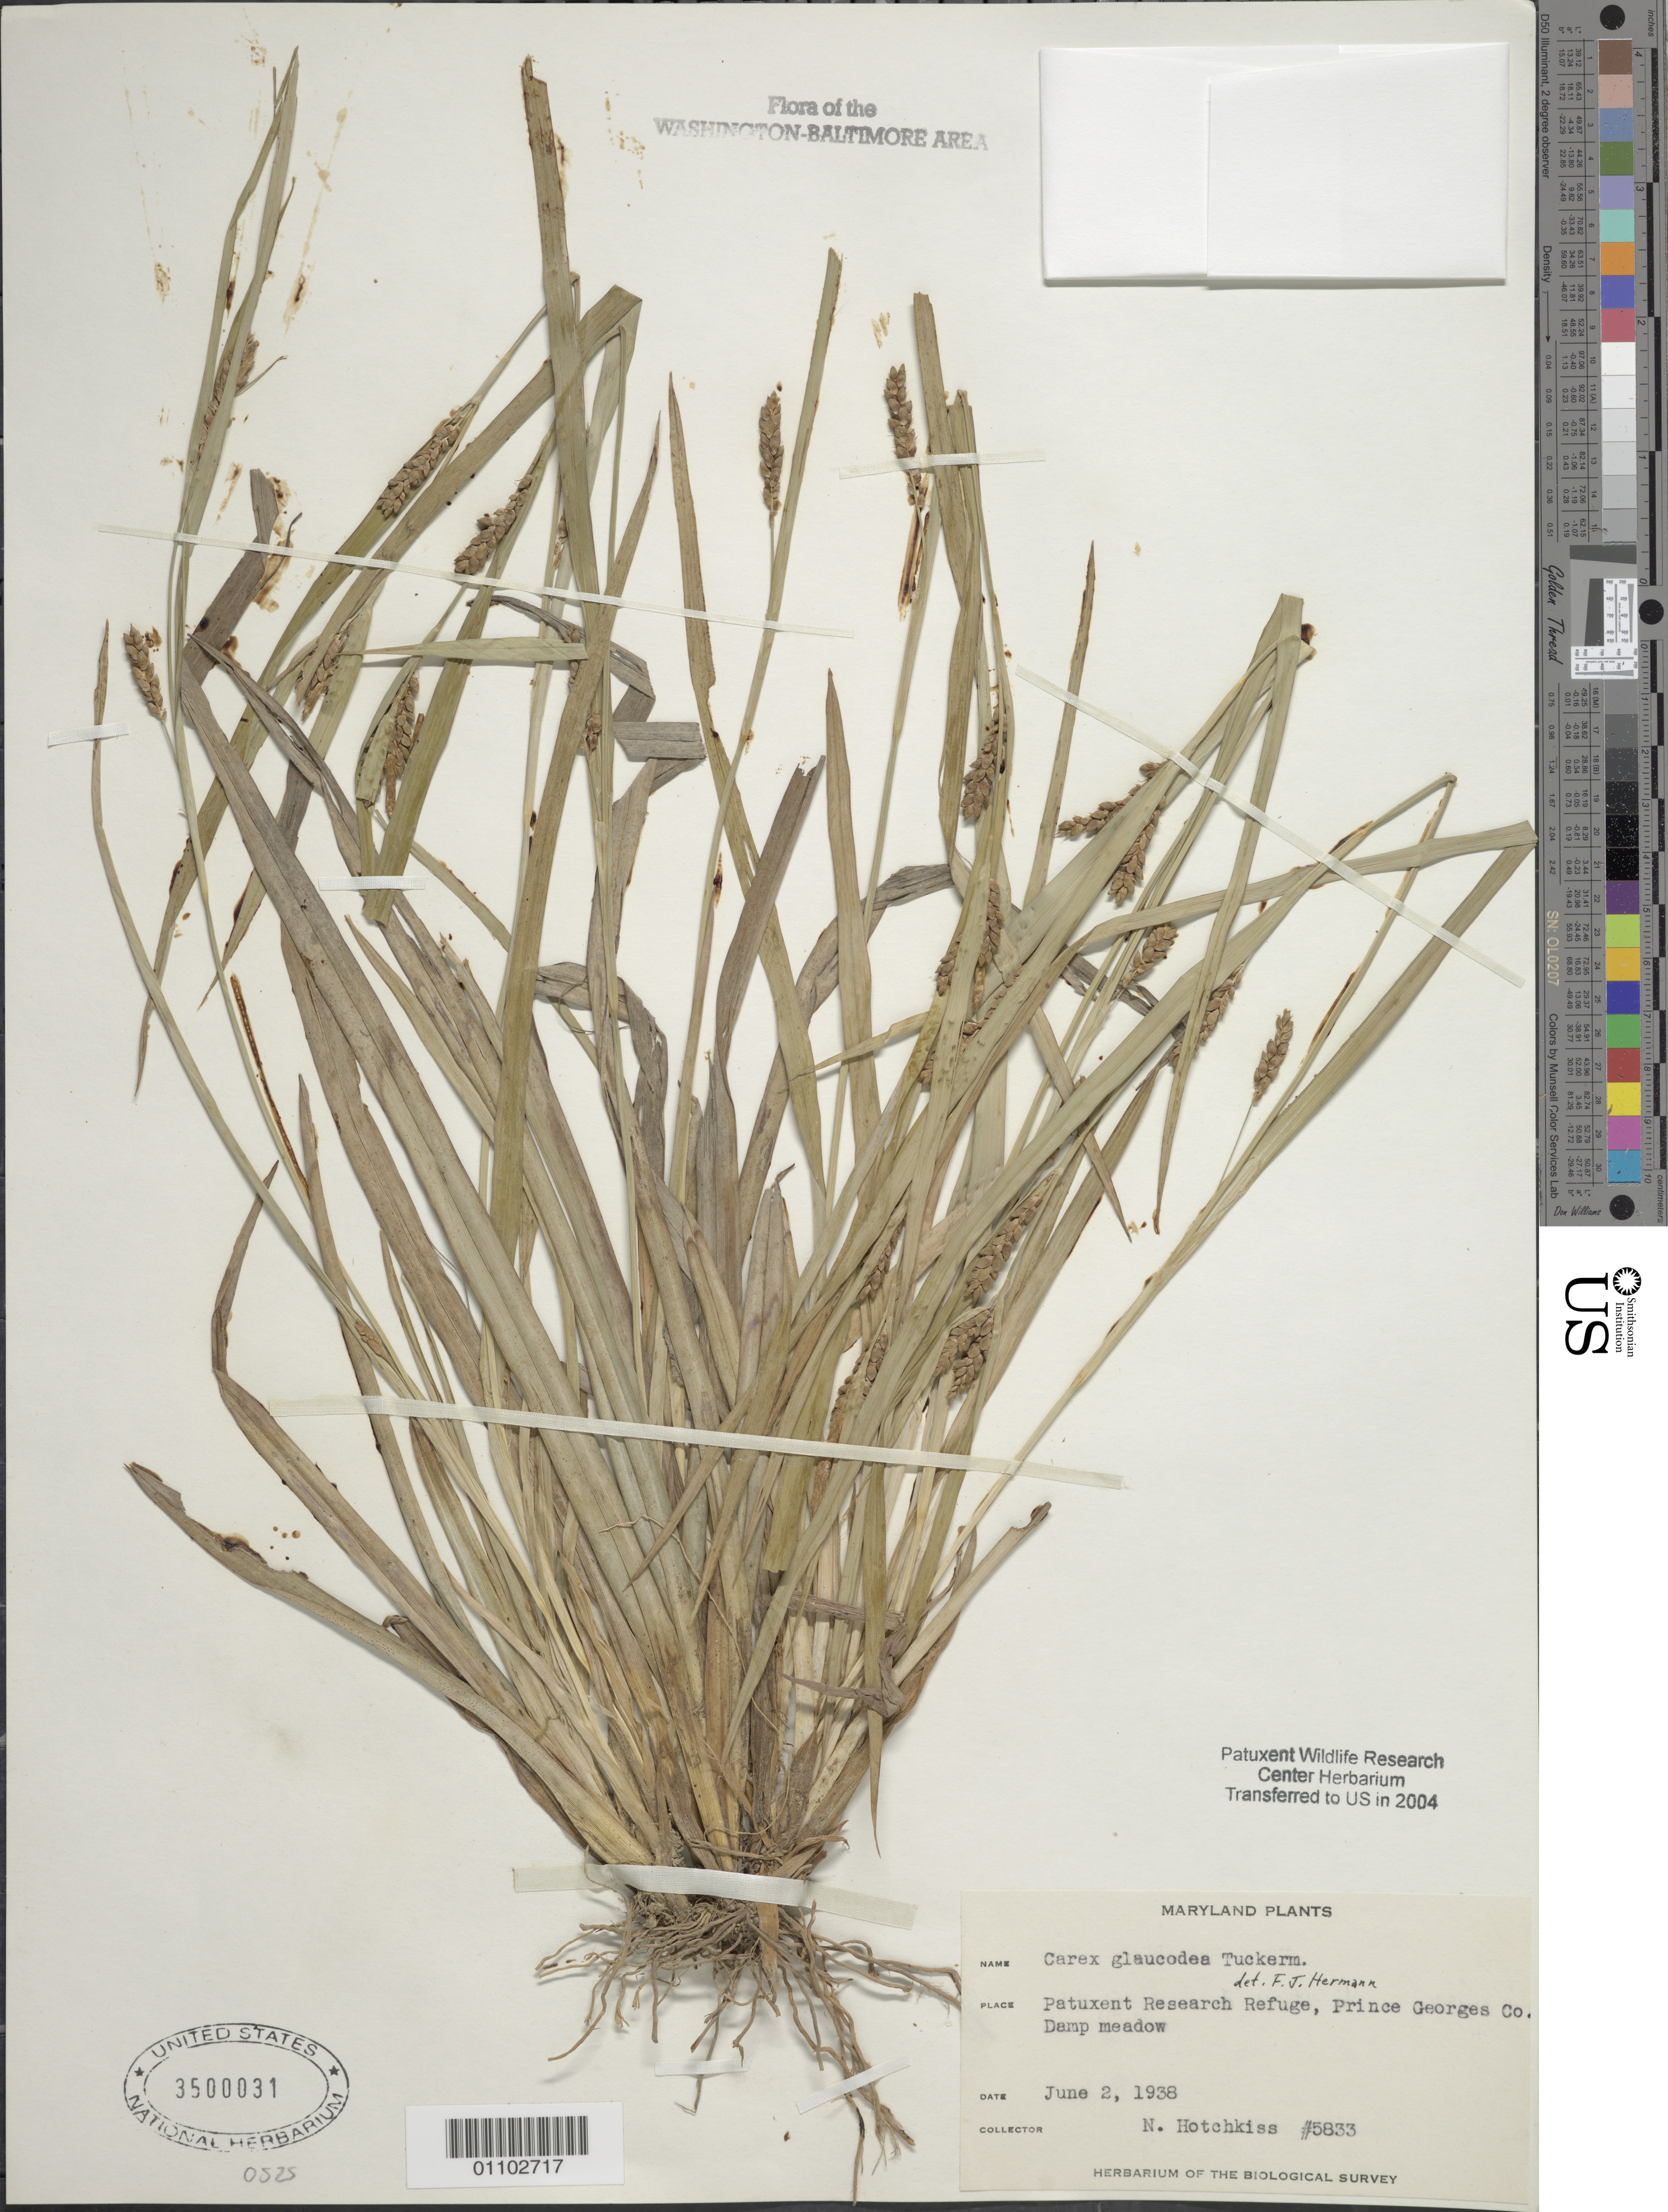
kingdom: Plantae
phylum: Tracheophyta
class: Liliopsida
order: Poales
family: Cyperaceae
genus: Carex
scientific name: Carex glaucodea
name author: Tuck. ex Olney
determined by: Hermann, F. J.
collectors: N. Hotchkiss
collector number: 5833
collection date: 1938-06-02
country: United States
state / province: Maryland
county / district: Prince George's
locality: Patuxent Research Refuge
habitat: Damp meadow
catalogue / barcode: US 3500031